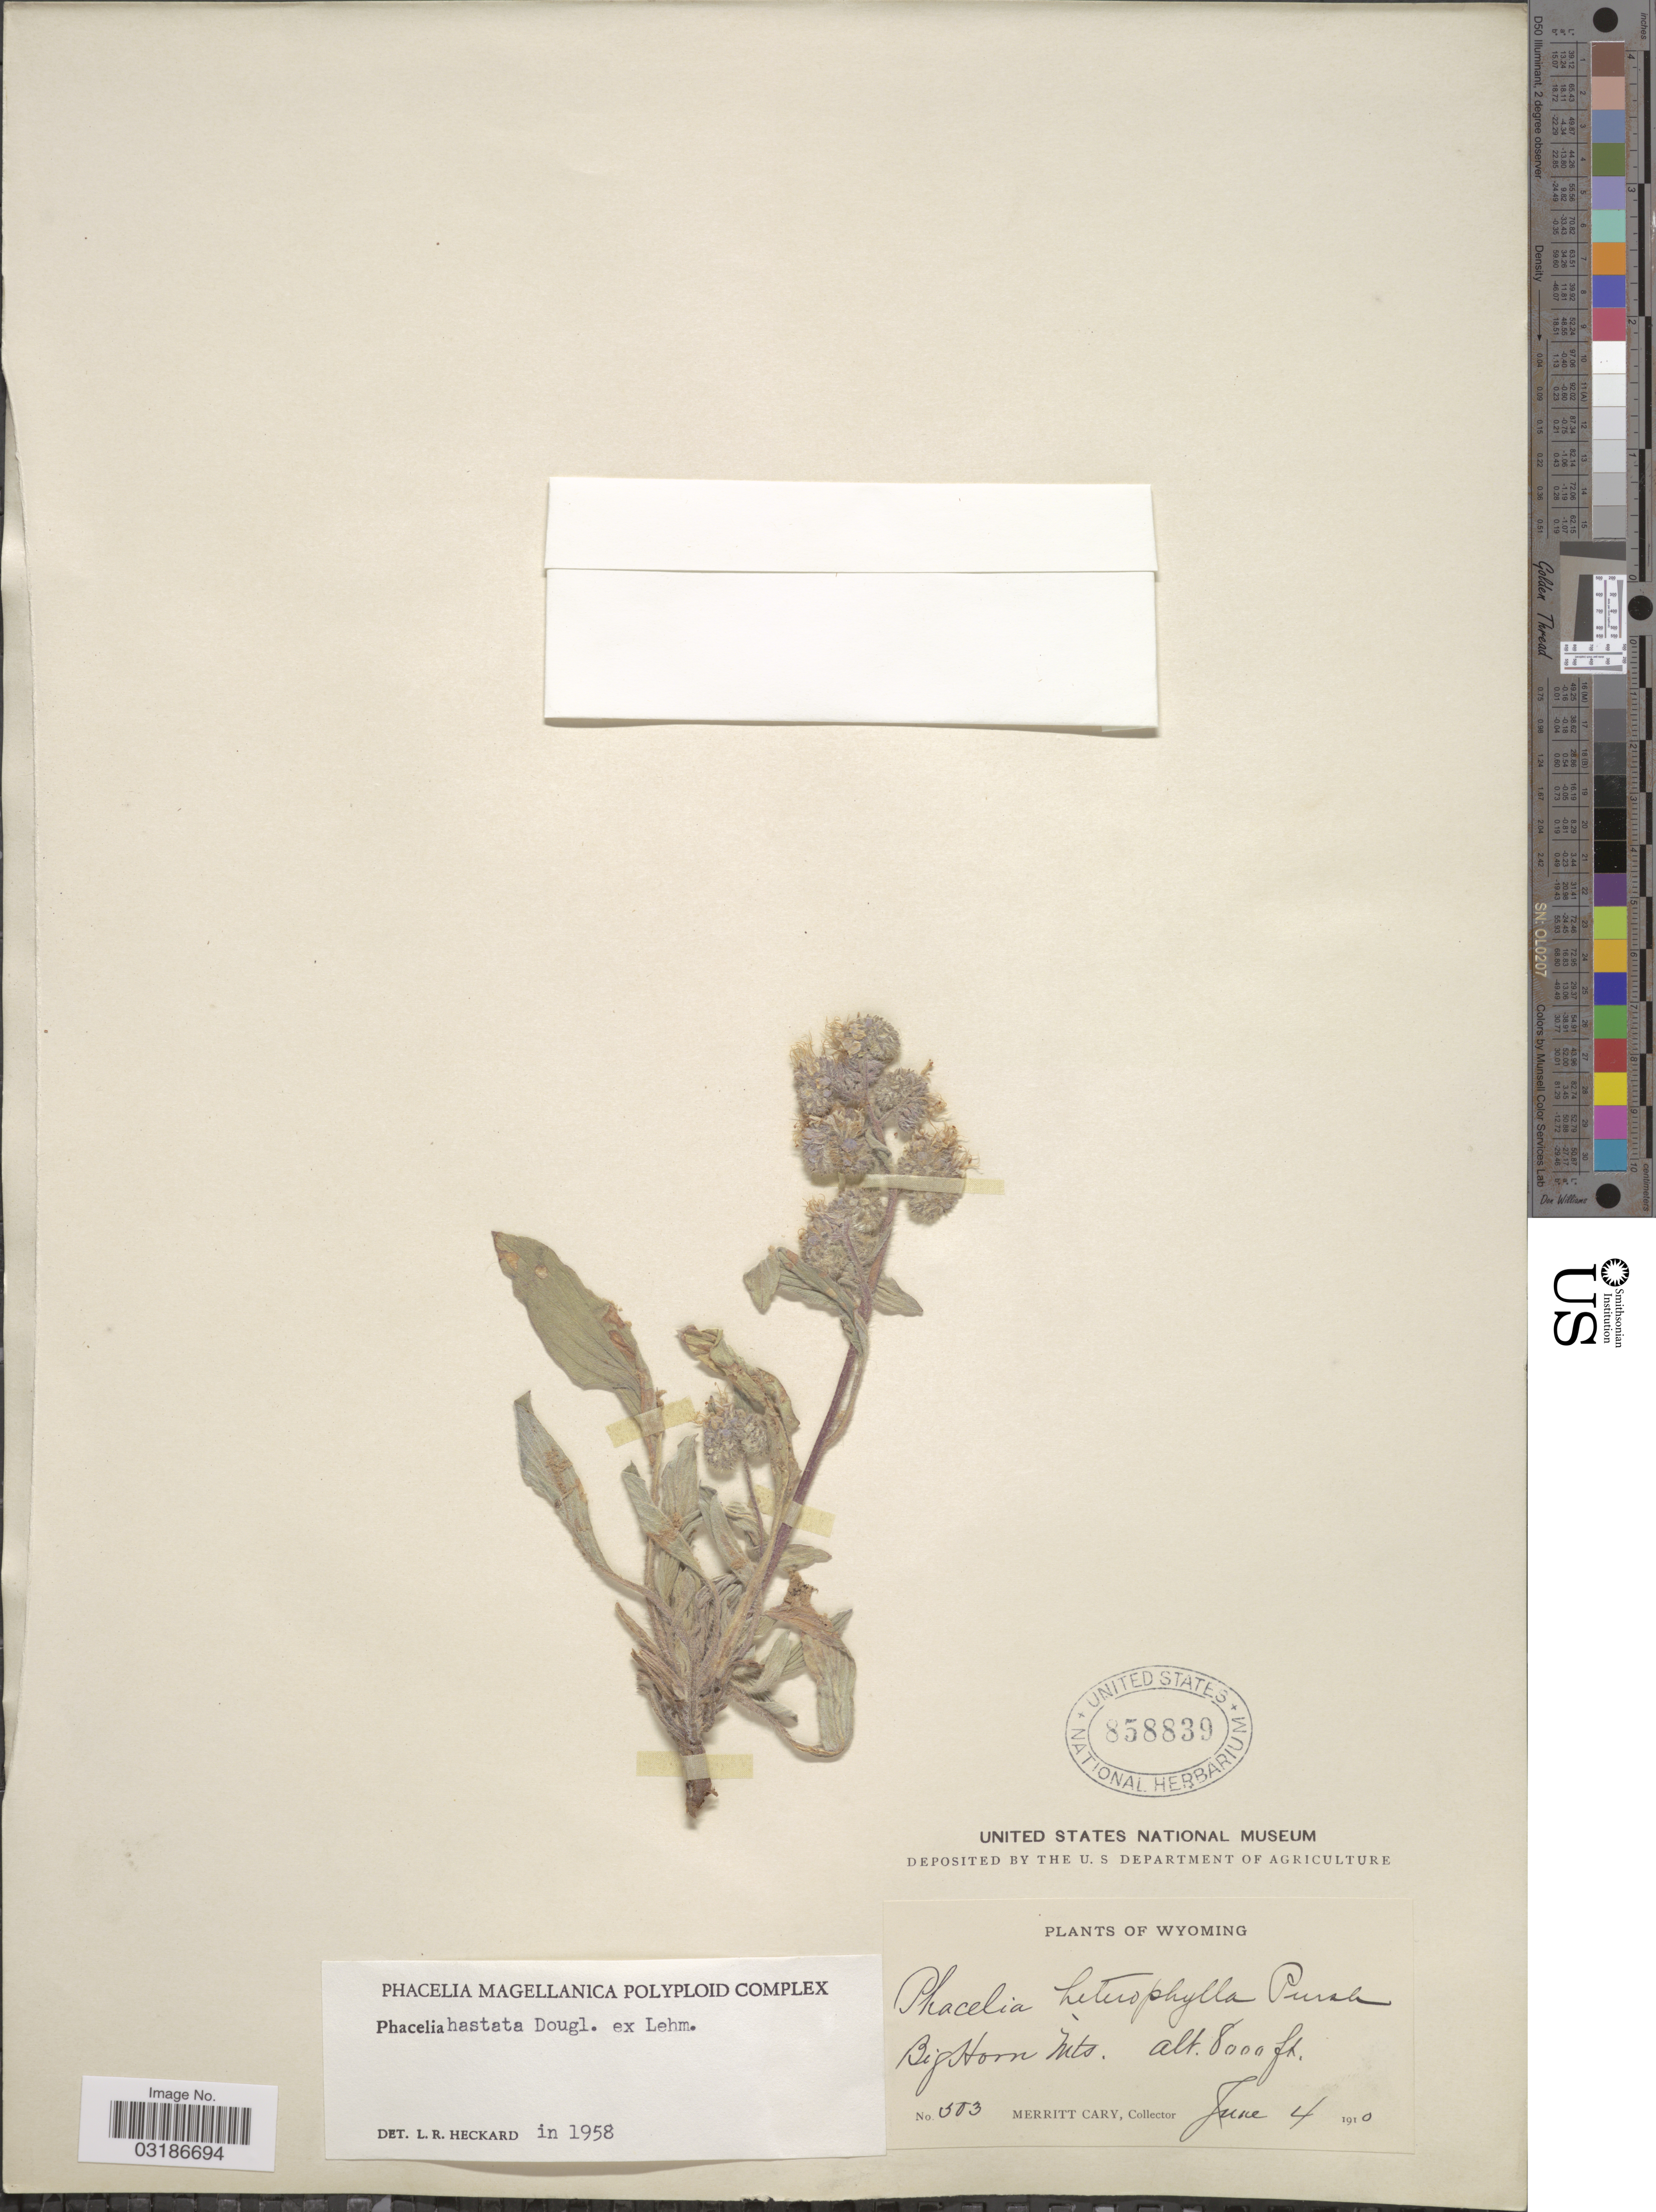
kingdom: Plantae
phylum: Tracheophyta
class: Magnoliopsida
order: Boraginales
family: Hydrophyllaceae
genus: Phacelia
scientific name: Phacelia hastata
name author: Douglas ex Lehm.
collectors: M. Cary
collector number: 503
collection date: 1910-06-04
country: United States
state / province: Wyoming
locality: Big Horn Mts.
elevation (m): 2438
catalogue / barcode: US 858839